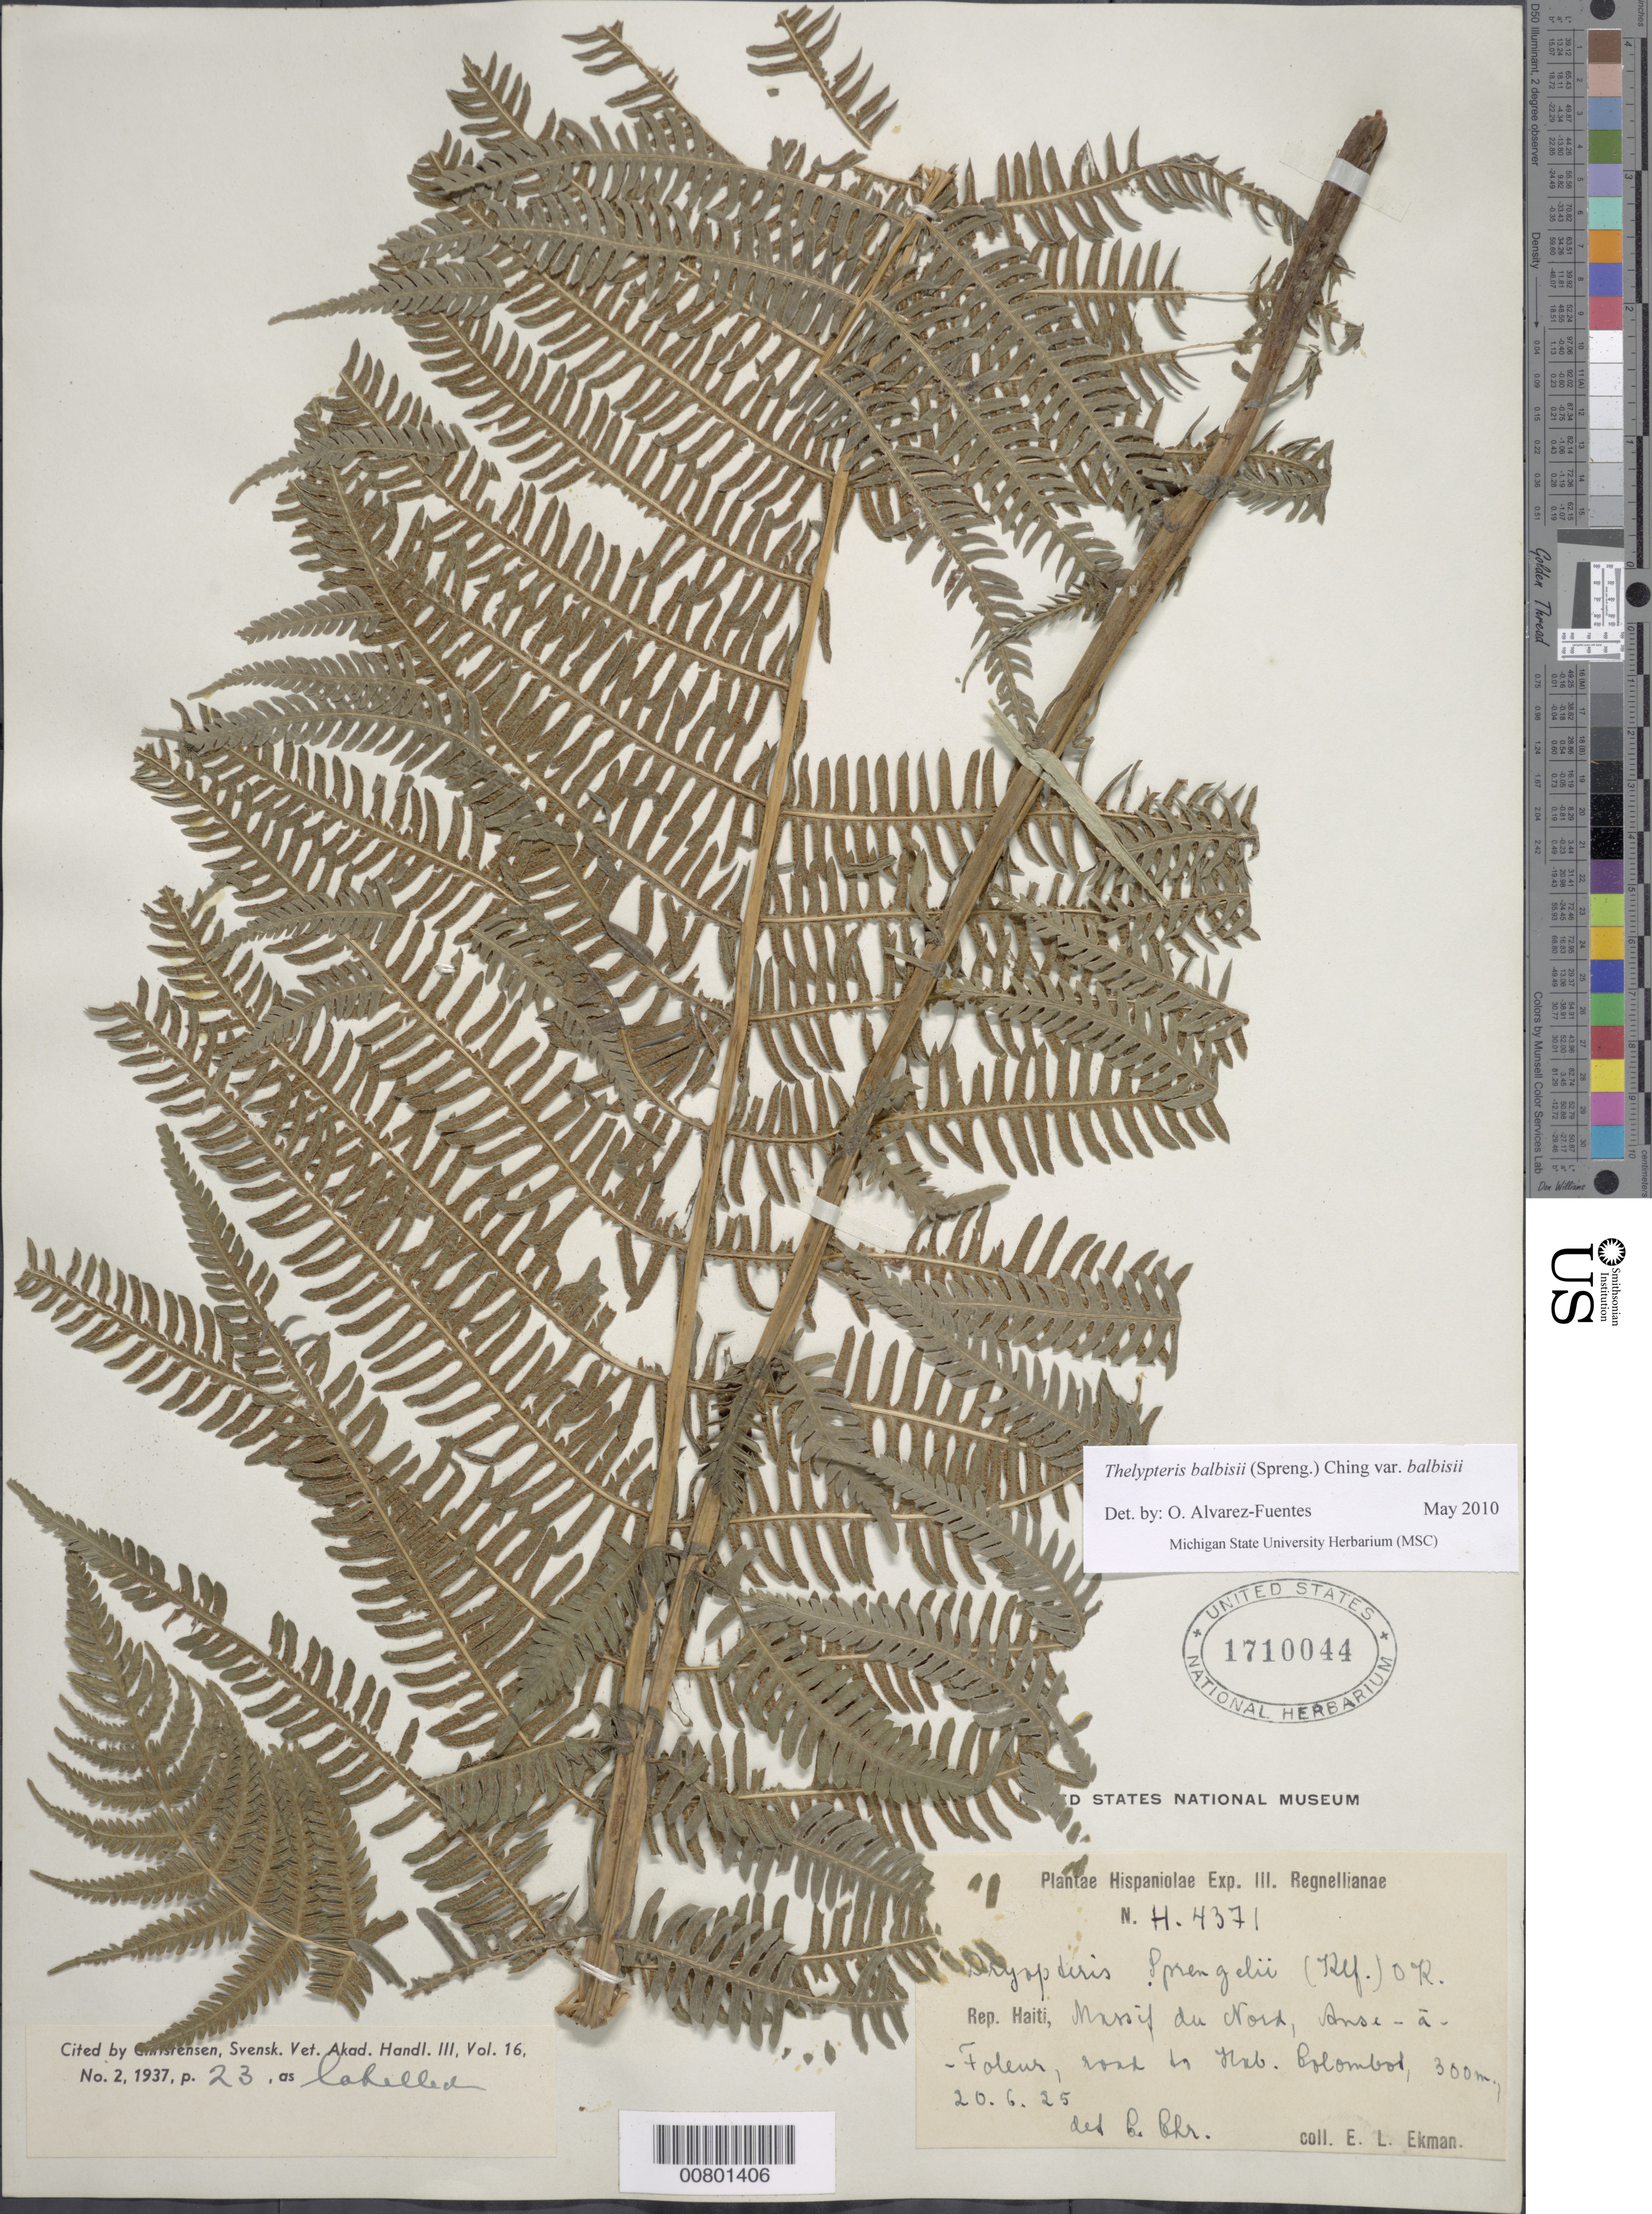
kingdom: Plantae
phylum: Tracheophyta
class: Polypodiopsida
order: Polypodiales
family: Thelypteridaceae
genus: Amauropelta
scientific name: Amauropelta balbisii (Spreng.) comb. nov., ined. 2015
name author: (Spreng.)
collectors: E. L. Ekman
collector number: H 4371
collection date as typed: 20 Jun 1925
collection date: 1925-06-20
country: Haiti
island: Hispaniola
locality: Massif du Nord, Anse-a-Foleur, road to Hab. Colombos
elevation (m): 300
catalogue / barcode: US 1710044